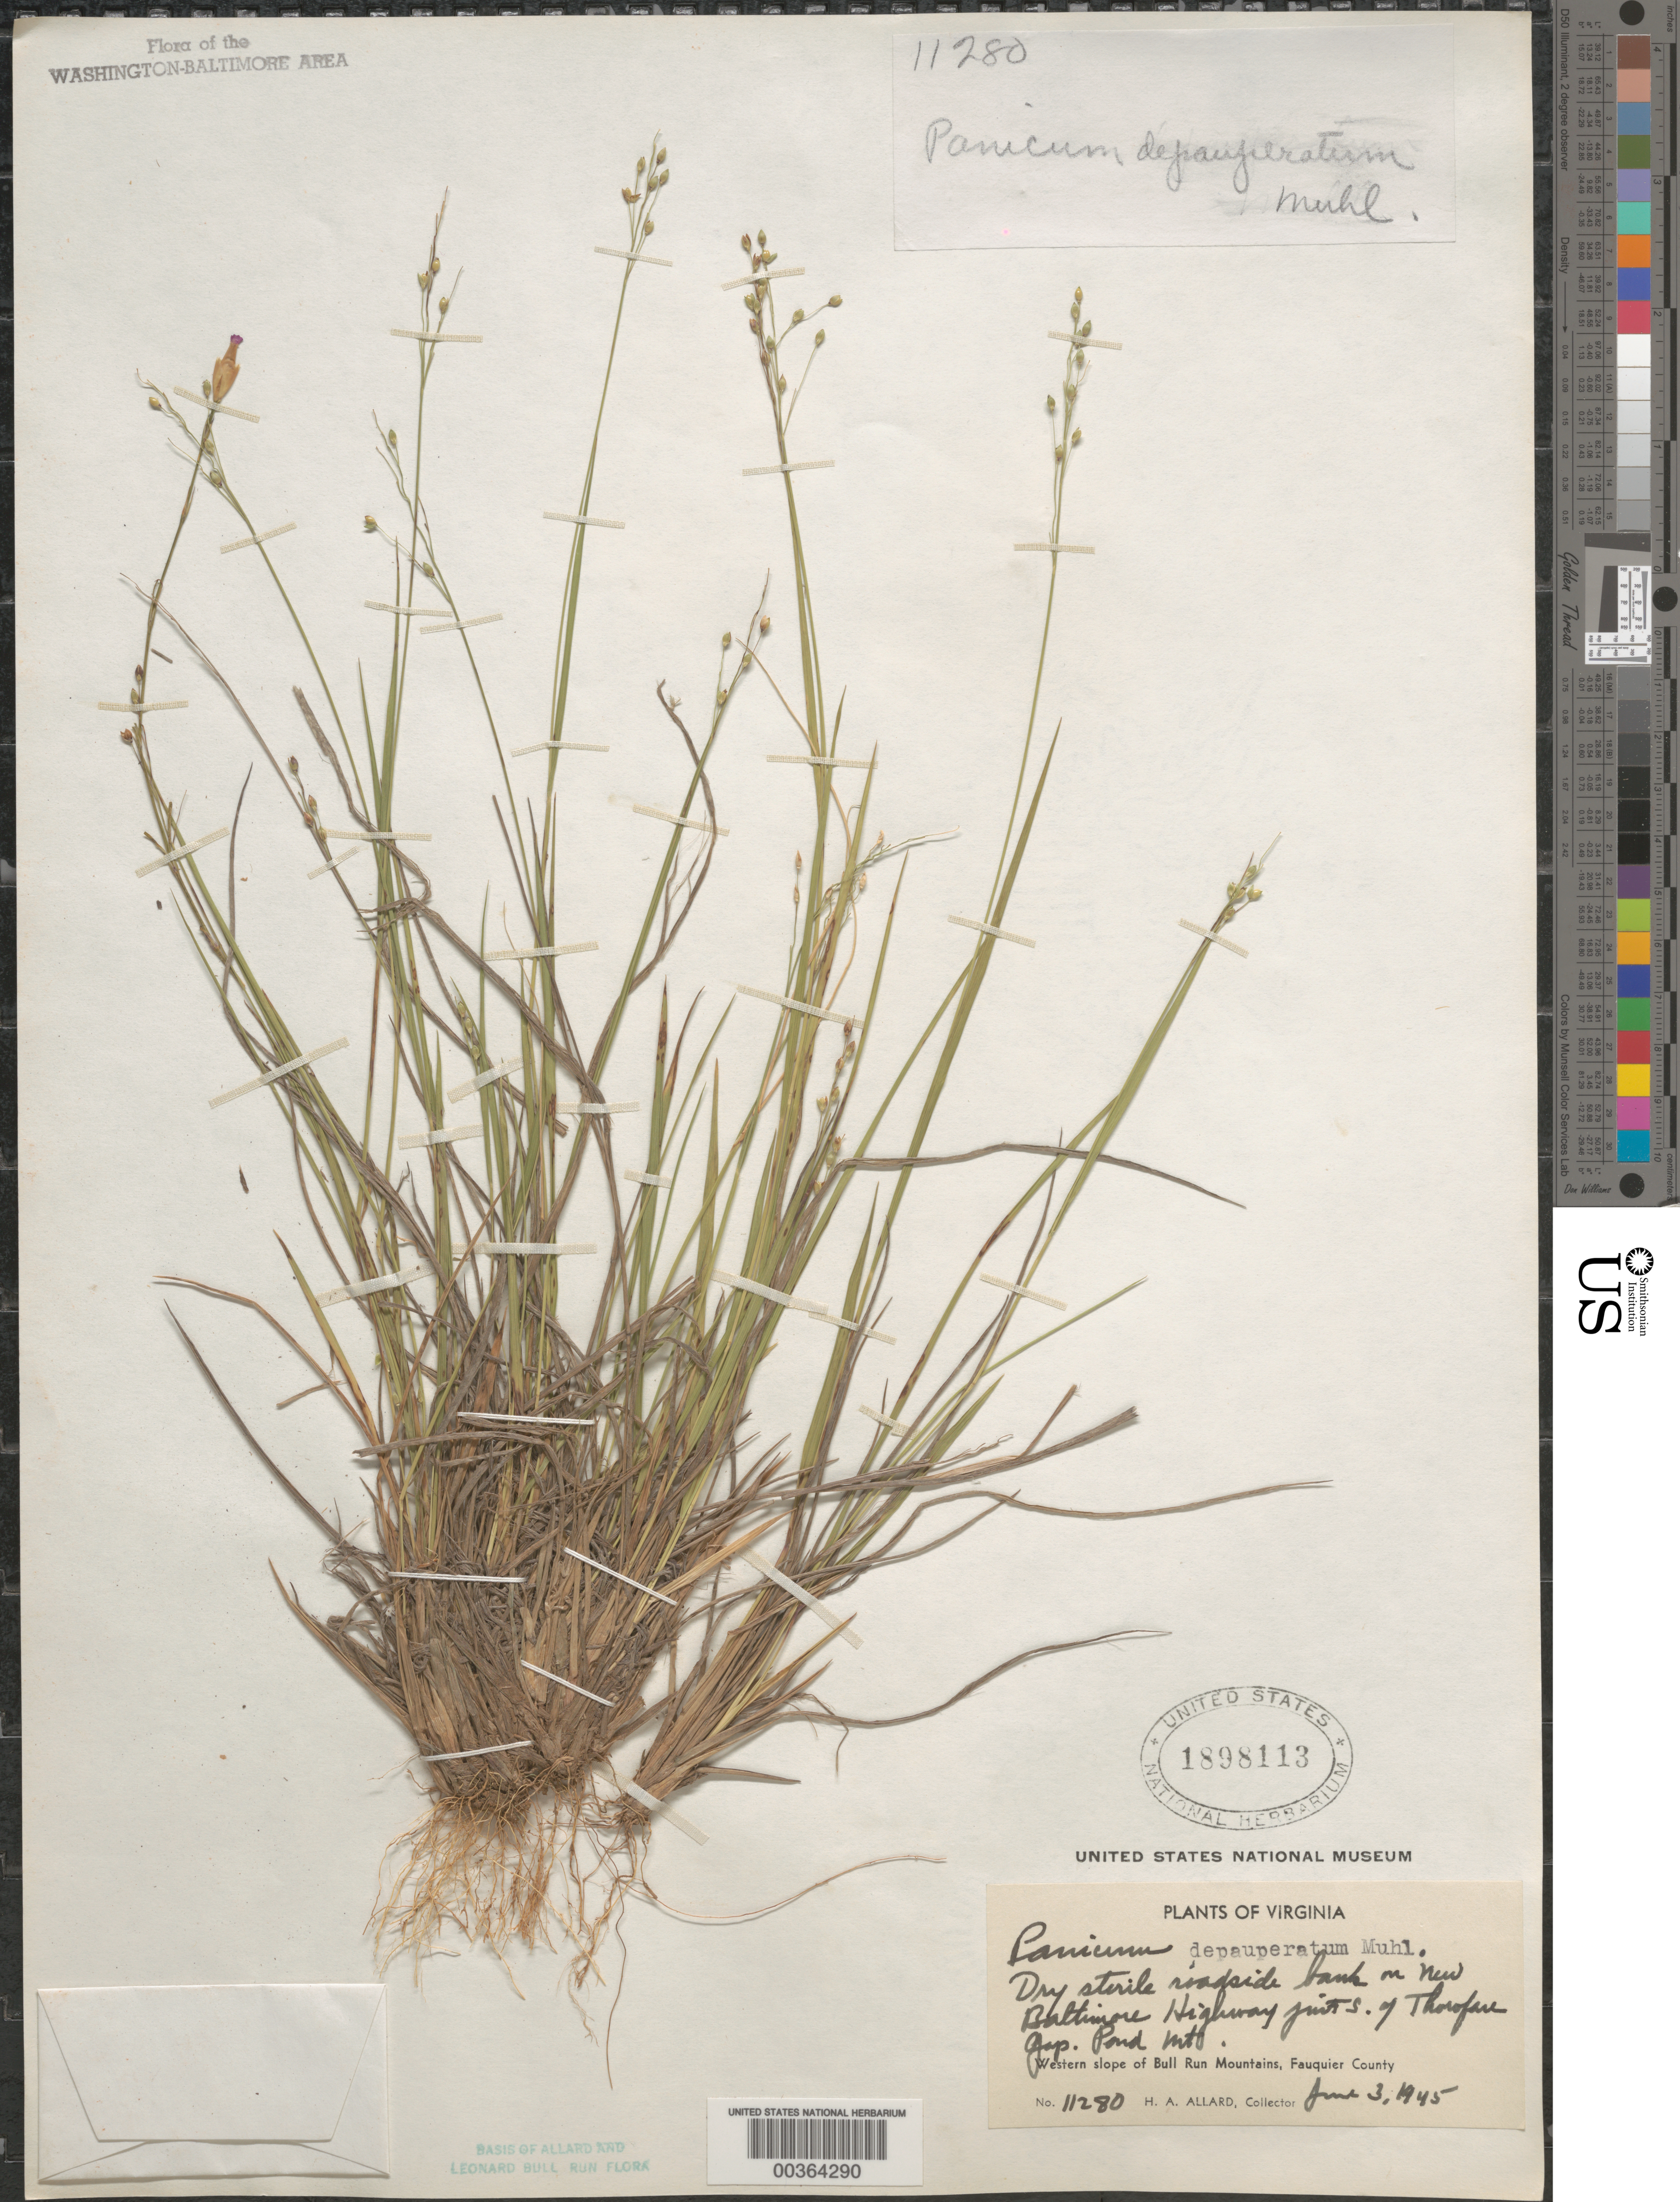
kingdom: Plantae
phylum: Tracheophyta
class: Liliopsida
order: Poales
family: Poaceae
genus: Dichanthelium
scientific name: Dichanthelium depauperatum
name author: (Muhl.) Gould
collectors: H. A. Allard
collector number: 11280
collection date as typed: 03 Jun 1945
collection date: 1945-06-03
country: United States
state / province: Virginia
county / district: Fauquier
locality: S of Thorofare Gap, Baltimore Highway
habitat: Dry sterile roadside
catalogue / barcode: US 1898113